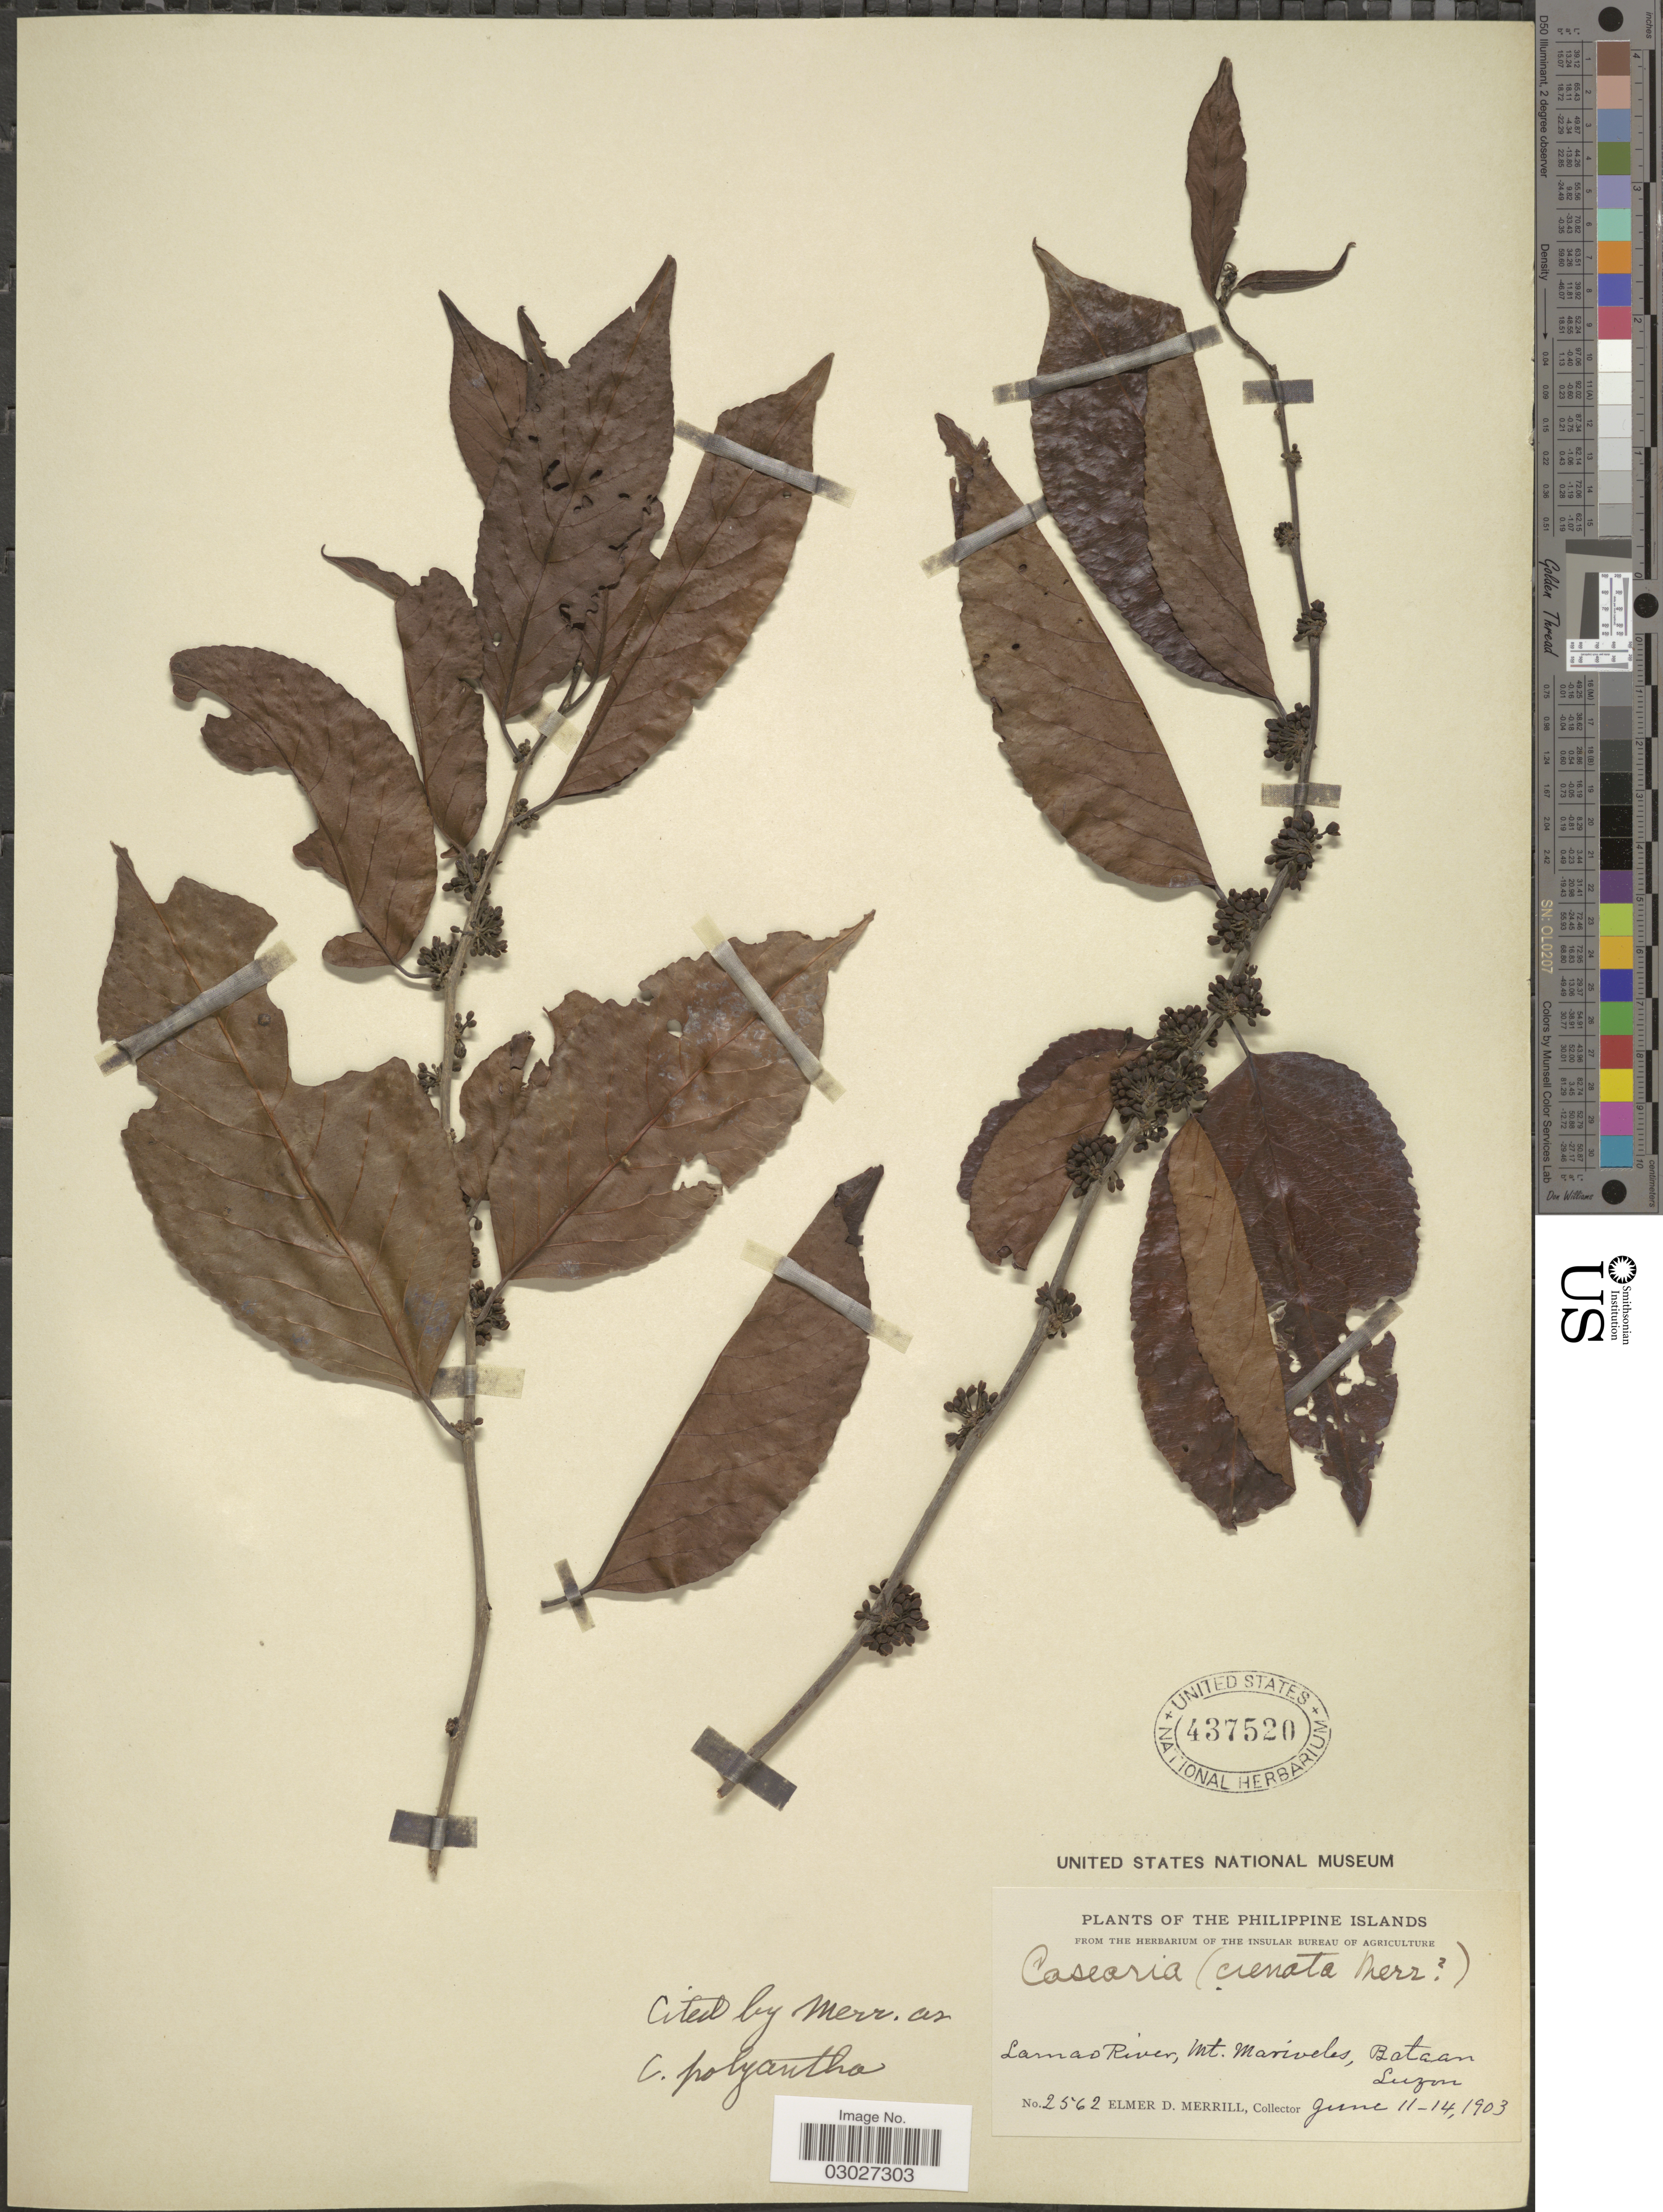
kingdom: Plantae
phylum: Tracheophyta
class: Magnoliopsida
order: Malpighiales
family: Salicaceae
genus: Casearia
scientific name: Casearia grewiifolia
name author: Vent.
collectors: E. D. Merrill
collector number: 2562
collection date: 1903-06-11/1903-06-14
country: Philippines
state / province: Cagayan Valley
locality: The Philippine Islands, Lamao River, Mt. Mariveles, Bataan, Luzon.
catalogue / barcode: US 437520